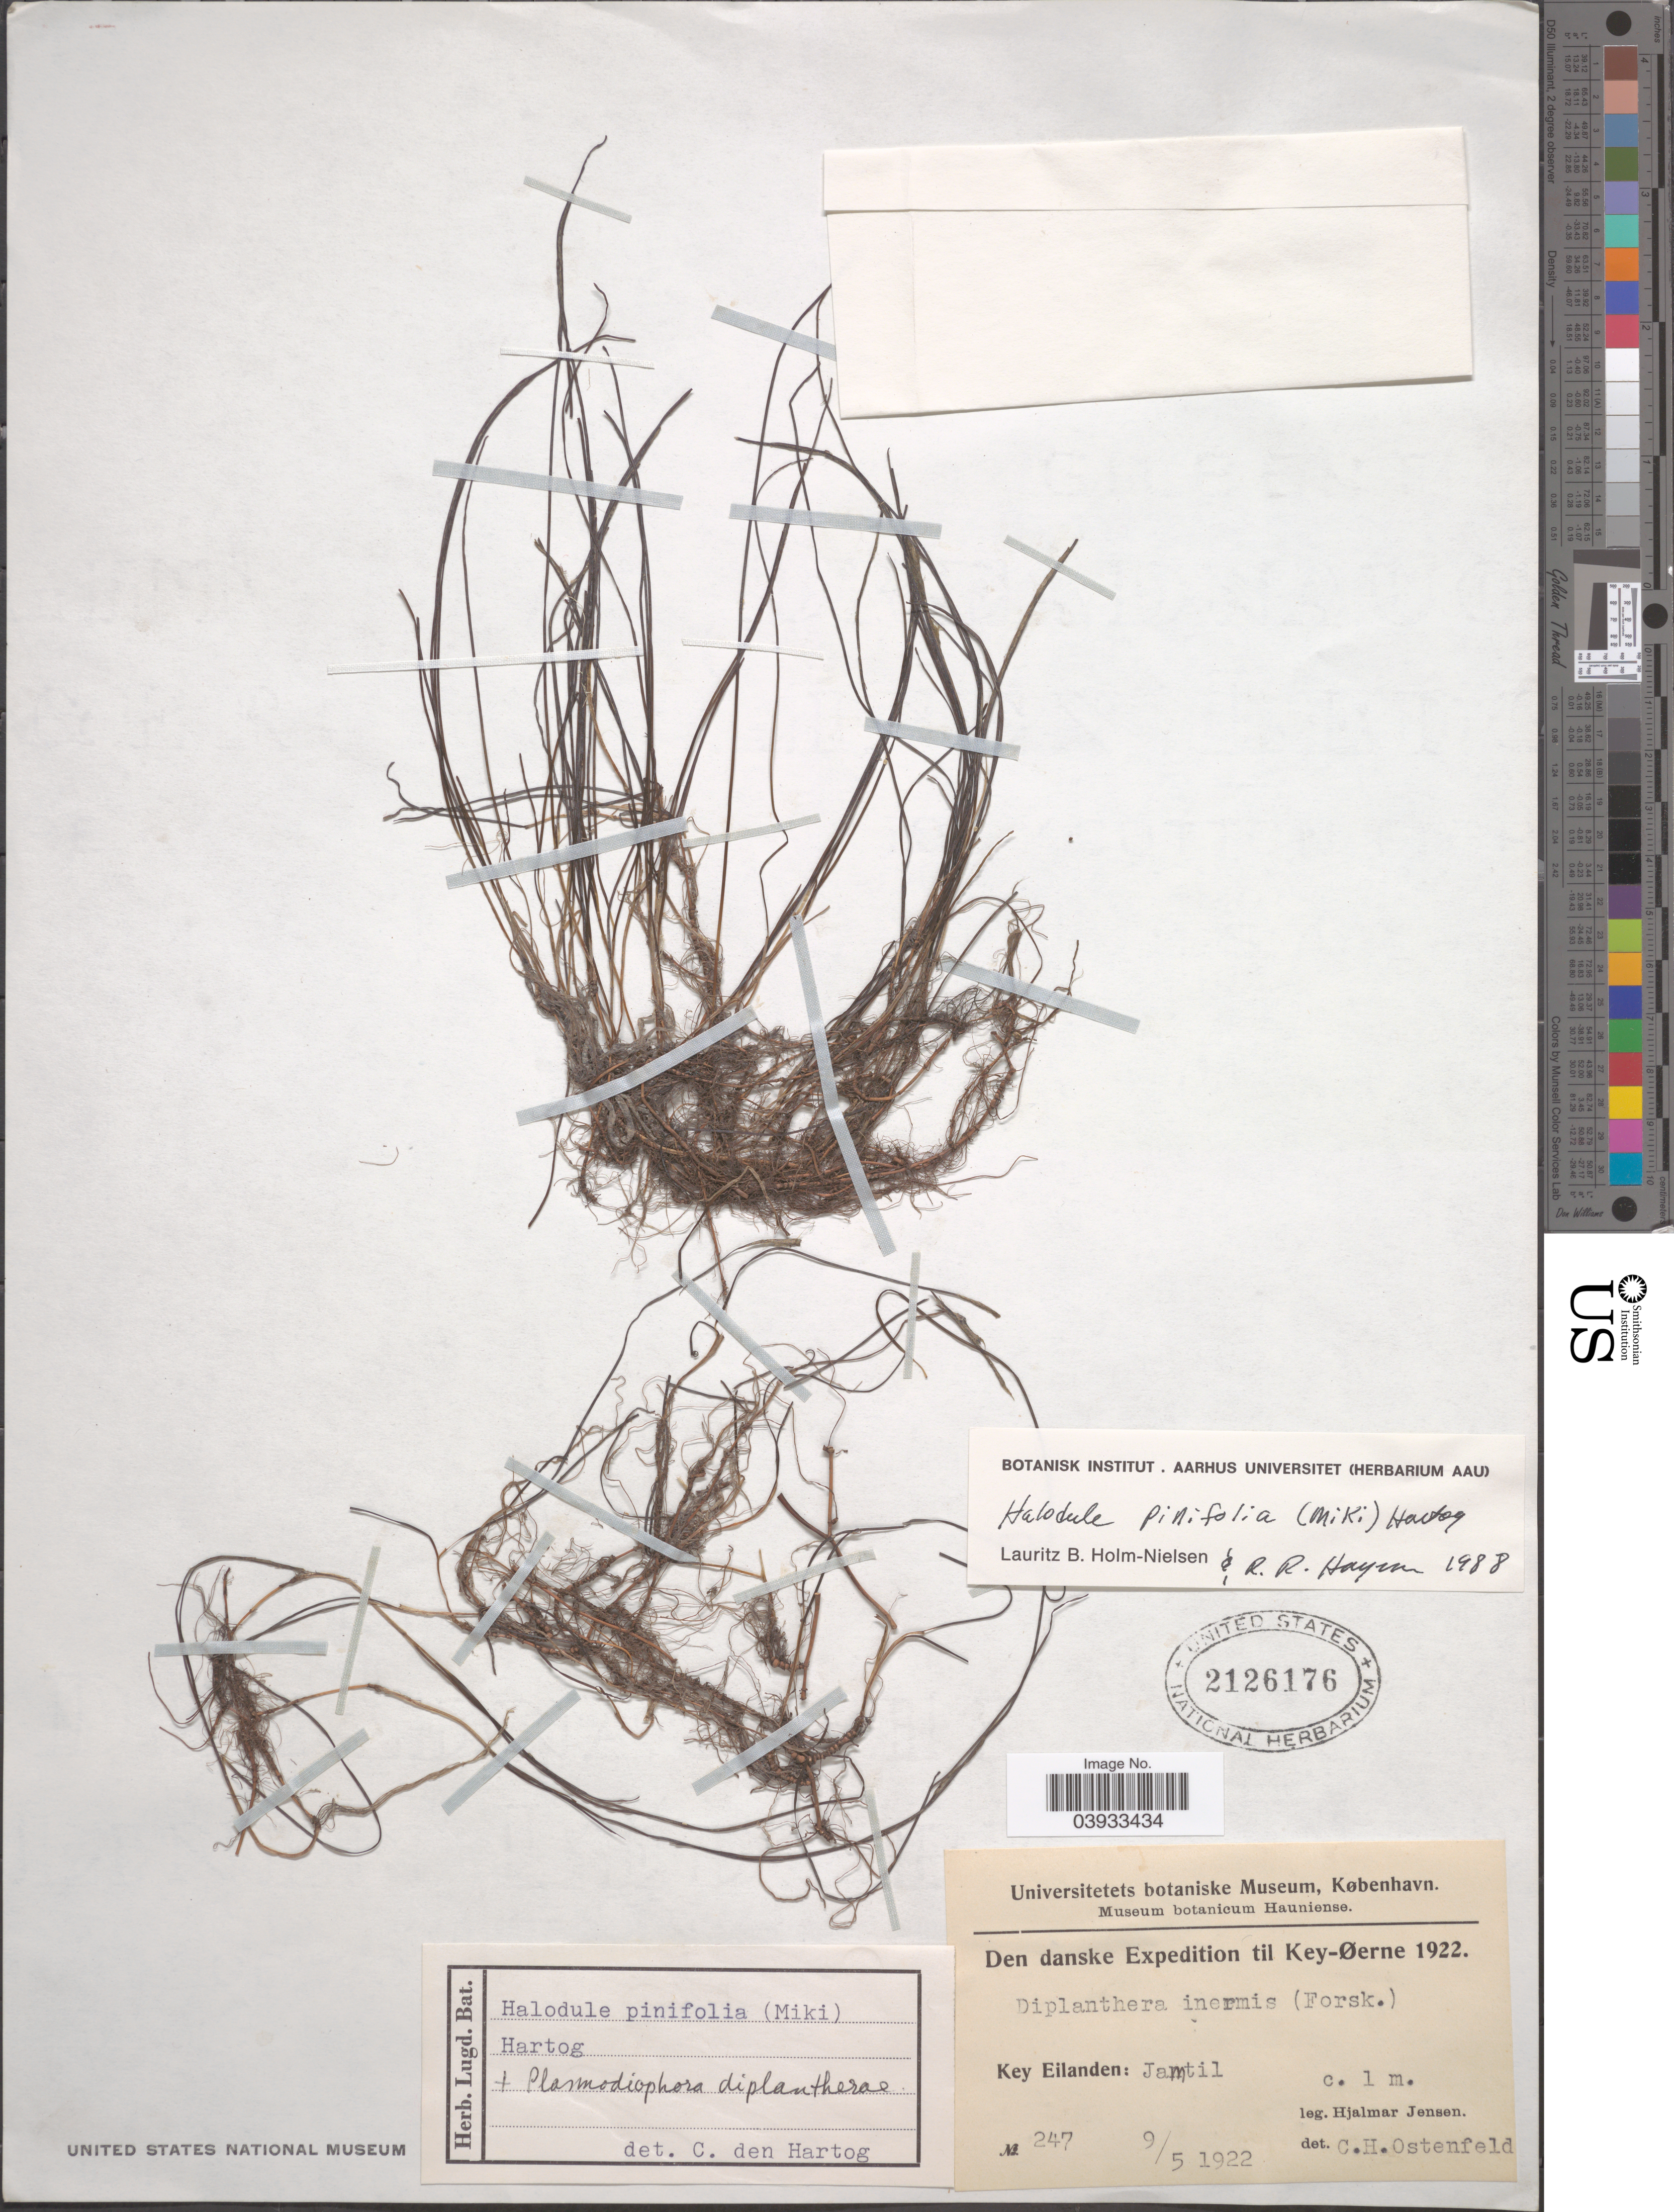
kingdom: Plantae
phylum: Tracheophyta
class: Liliopsida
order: Alismatales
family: Cymodoceaceae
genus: Halodule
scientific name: Halodule pinifolia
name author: (Miki) Hartog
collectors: H. Jensen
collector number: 247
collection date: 1922-05-09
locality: Key Eilanden: Jamtil.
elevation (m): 1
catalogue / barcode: US 2126176